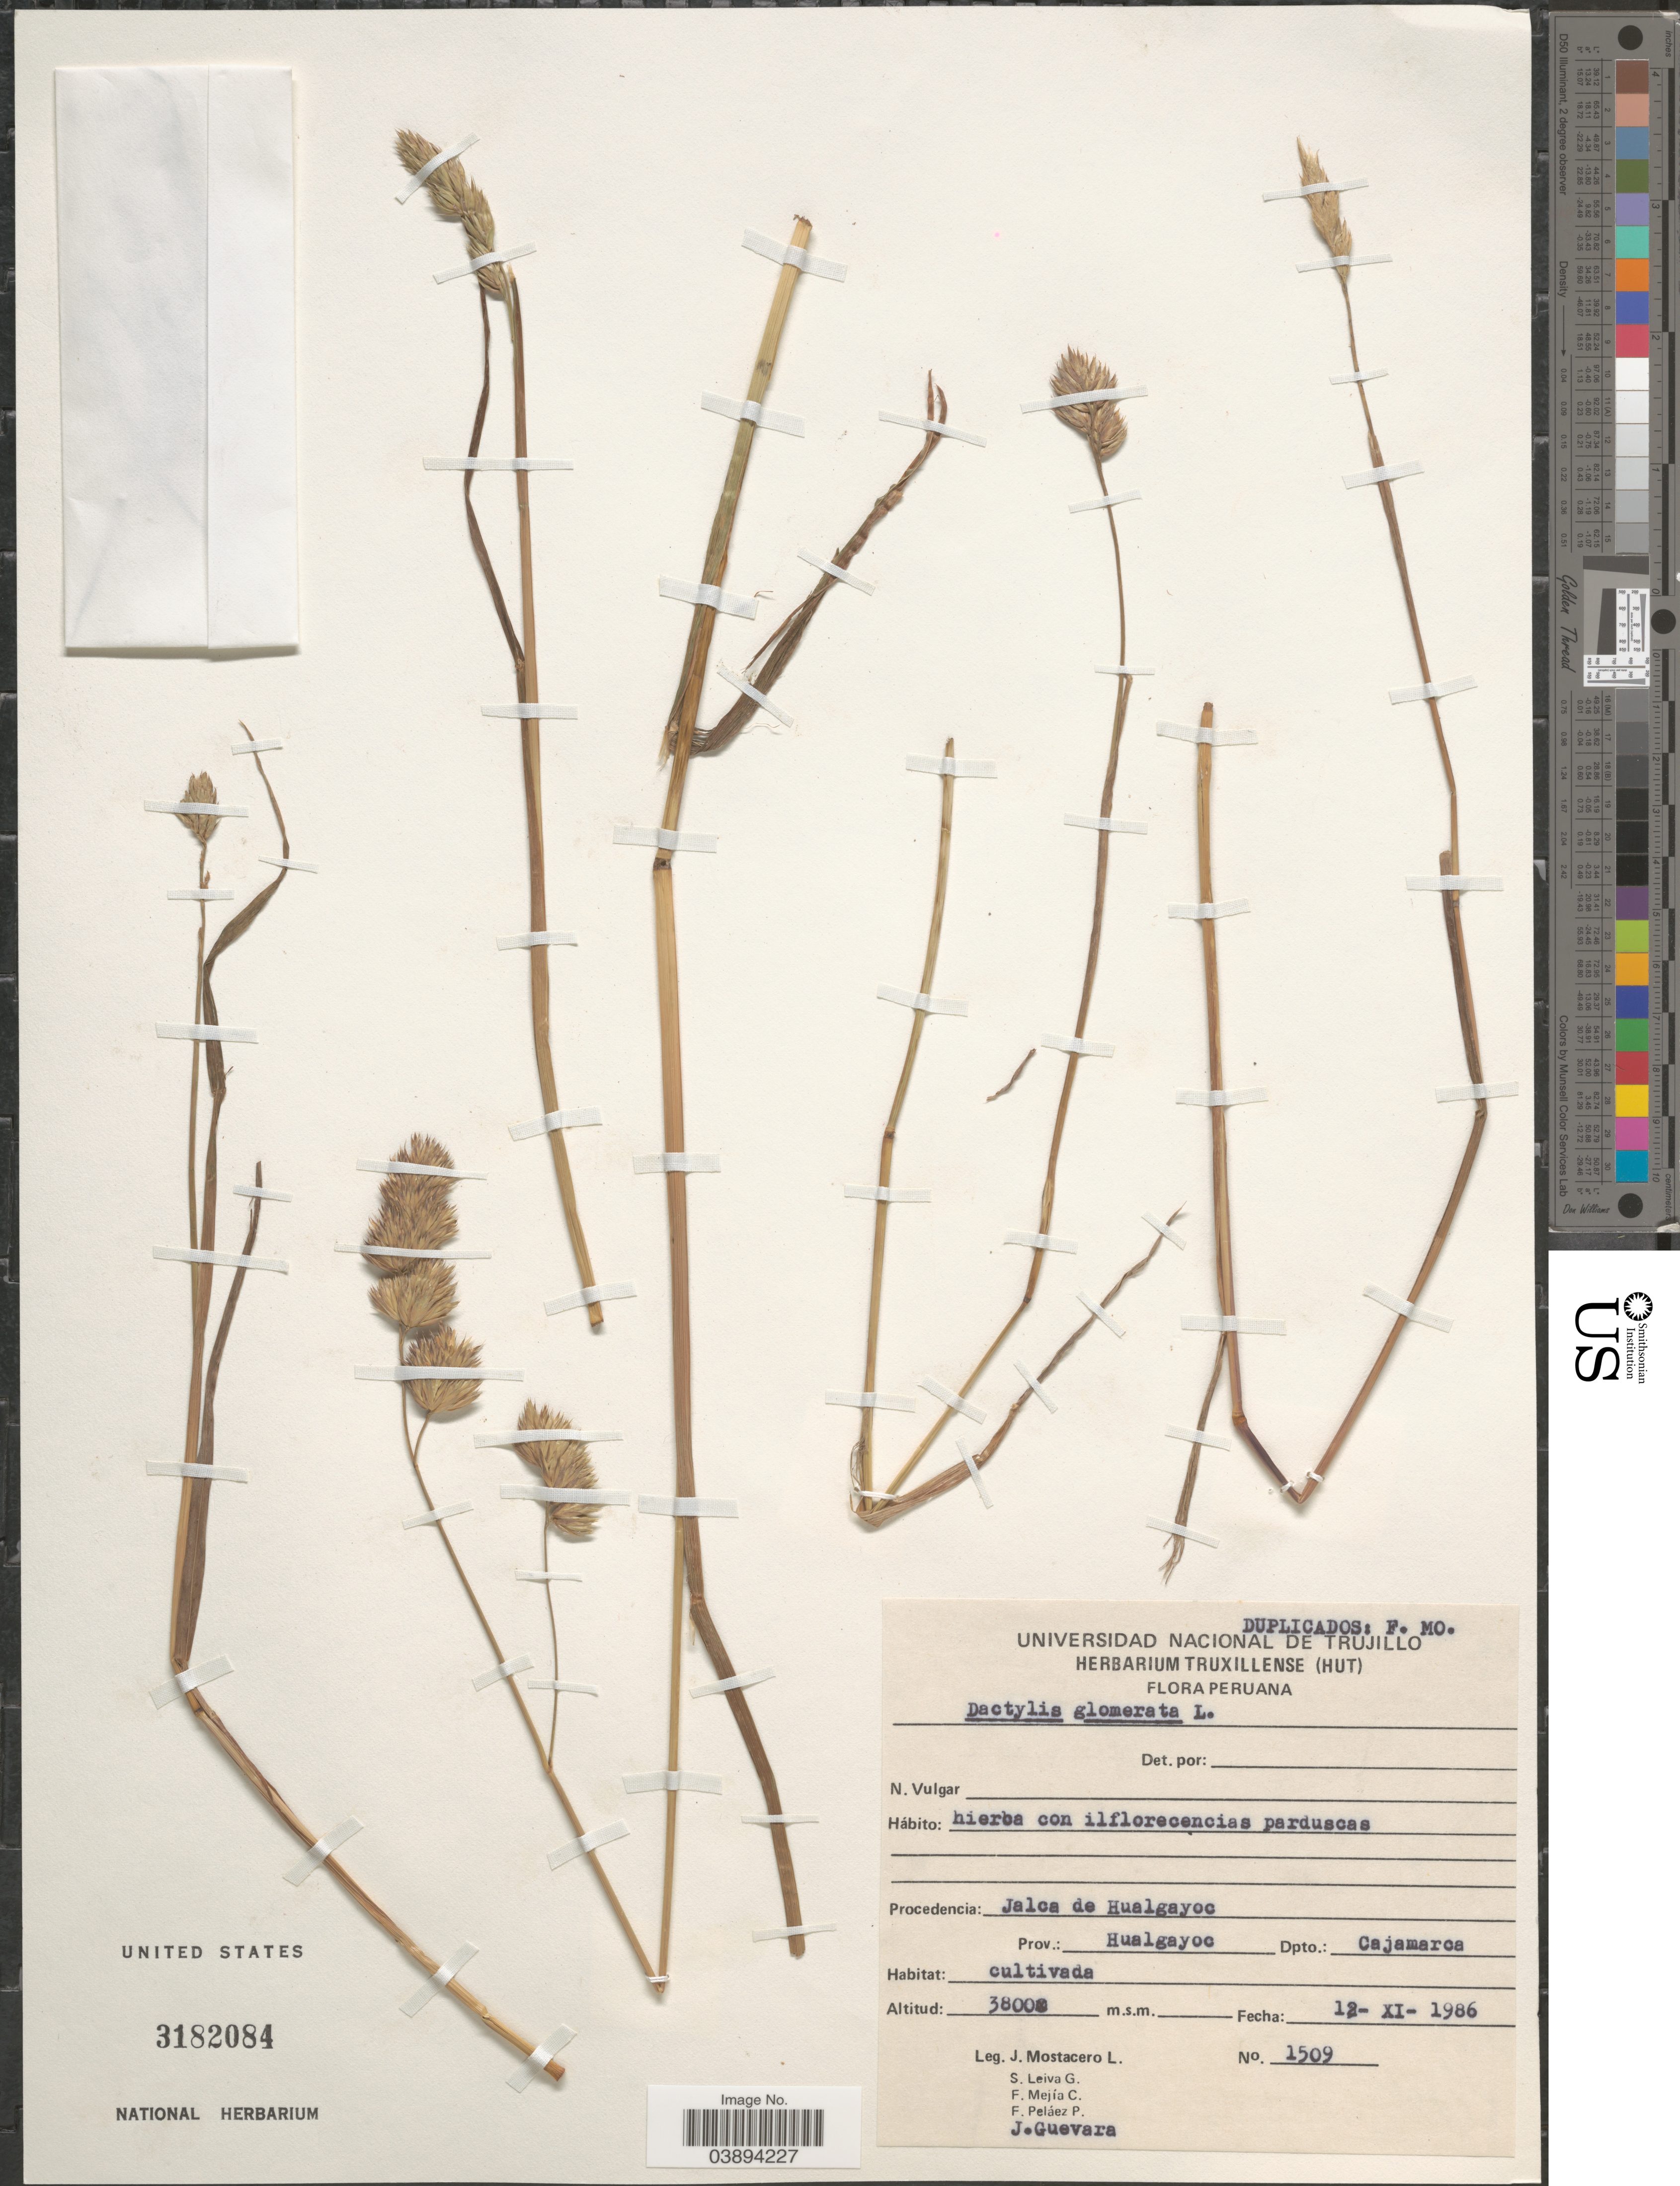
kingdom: Plantae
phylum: Tracheophyta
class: Liliopsida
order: Poales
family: Poaceae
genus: Dactylis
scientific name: Dactylis glomerata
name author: L.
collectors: J. Mostacero L., S. Leiva G., F. Mejia C., F. Pelaez P. & J. Guevara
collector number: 1509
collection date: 1986-11-12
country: Peru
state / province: Cajamarca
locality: Procedencia: Jalca de Hualgayoc. Prov.: Hualgayoc. Dpto.: Cajamarca.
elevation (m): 3800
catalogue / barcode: US 3182084